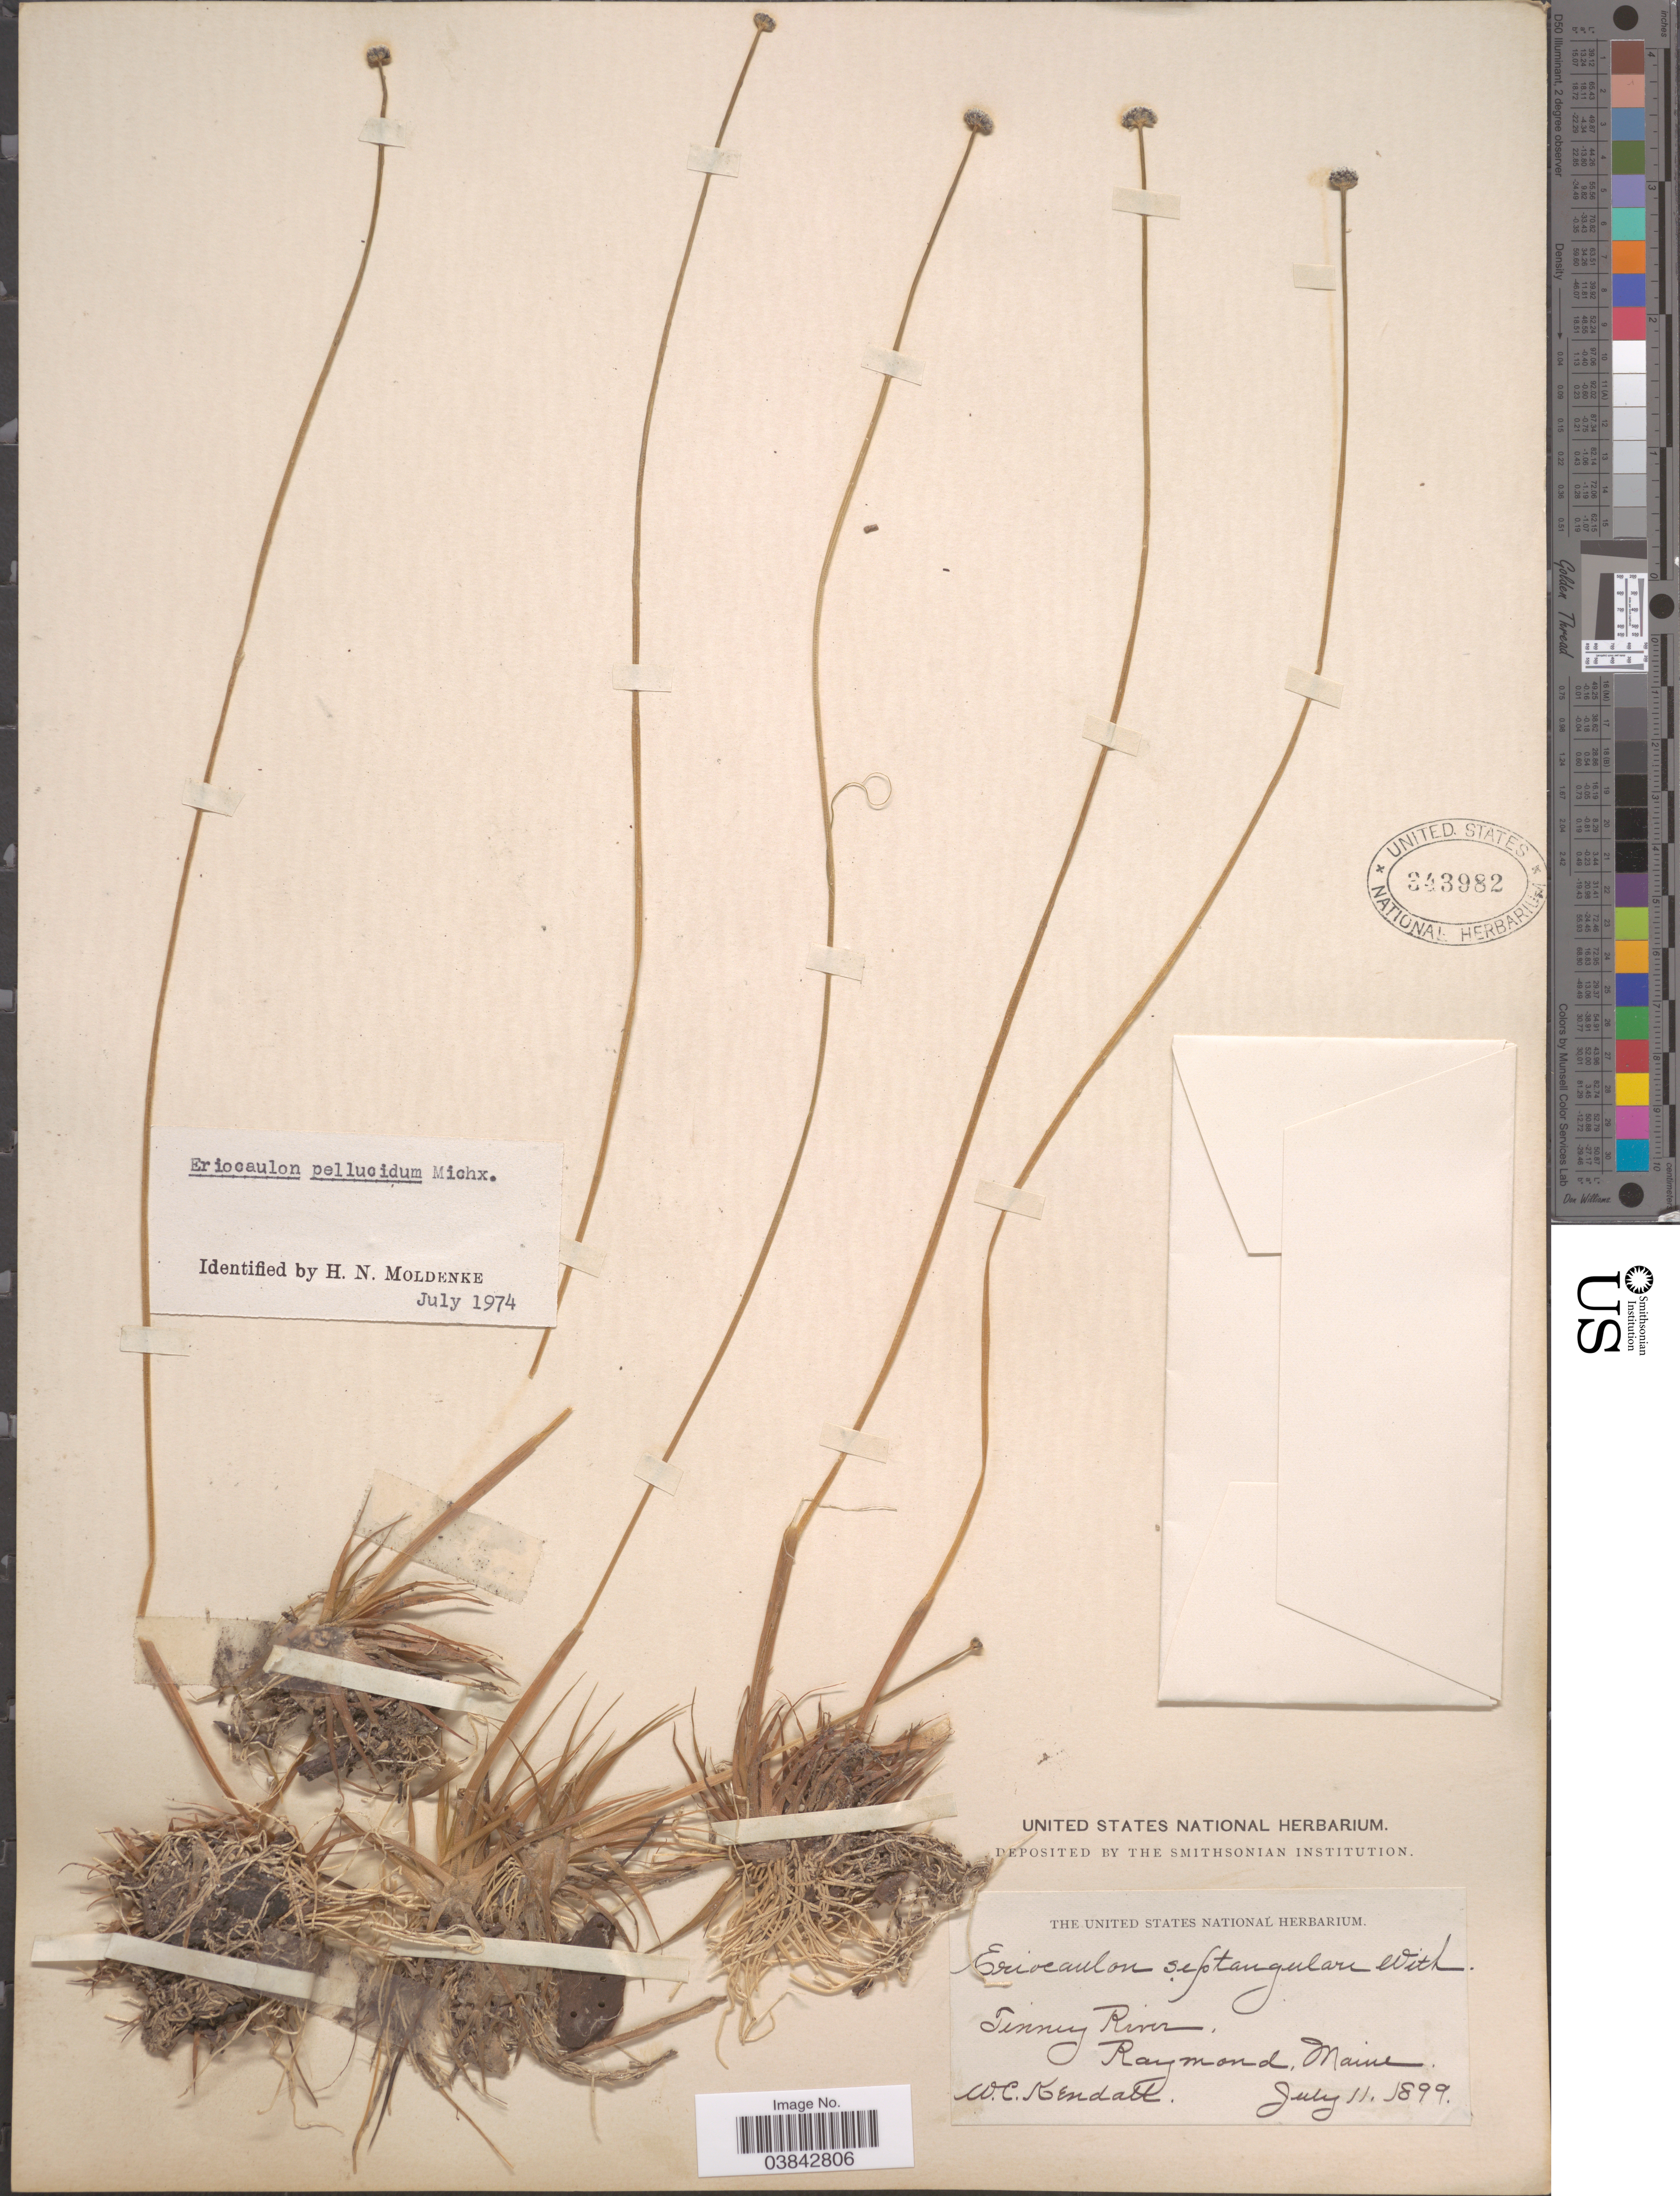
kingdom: Plantae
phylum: Tracheophyta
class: Liliopsida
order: Poales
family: Eriocaulaceae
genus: Eriocaulon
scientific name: Eriocaulon aquaticum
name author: (Hill) Druce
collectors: W. Kendall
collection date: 1899-07-11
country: United States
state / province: Maine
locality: Tenney River, Raymond.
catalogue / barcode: US 343982